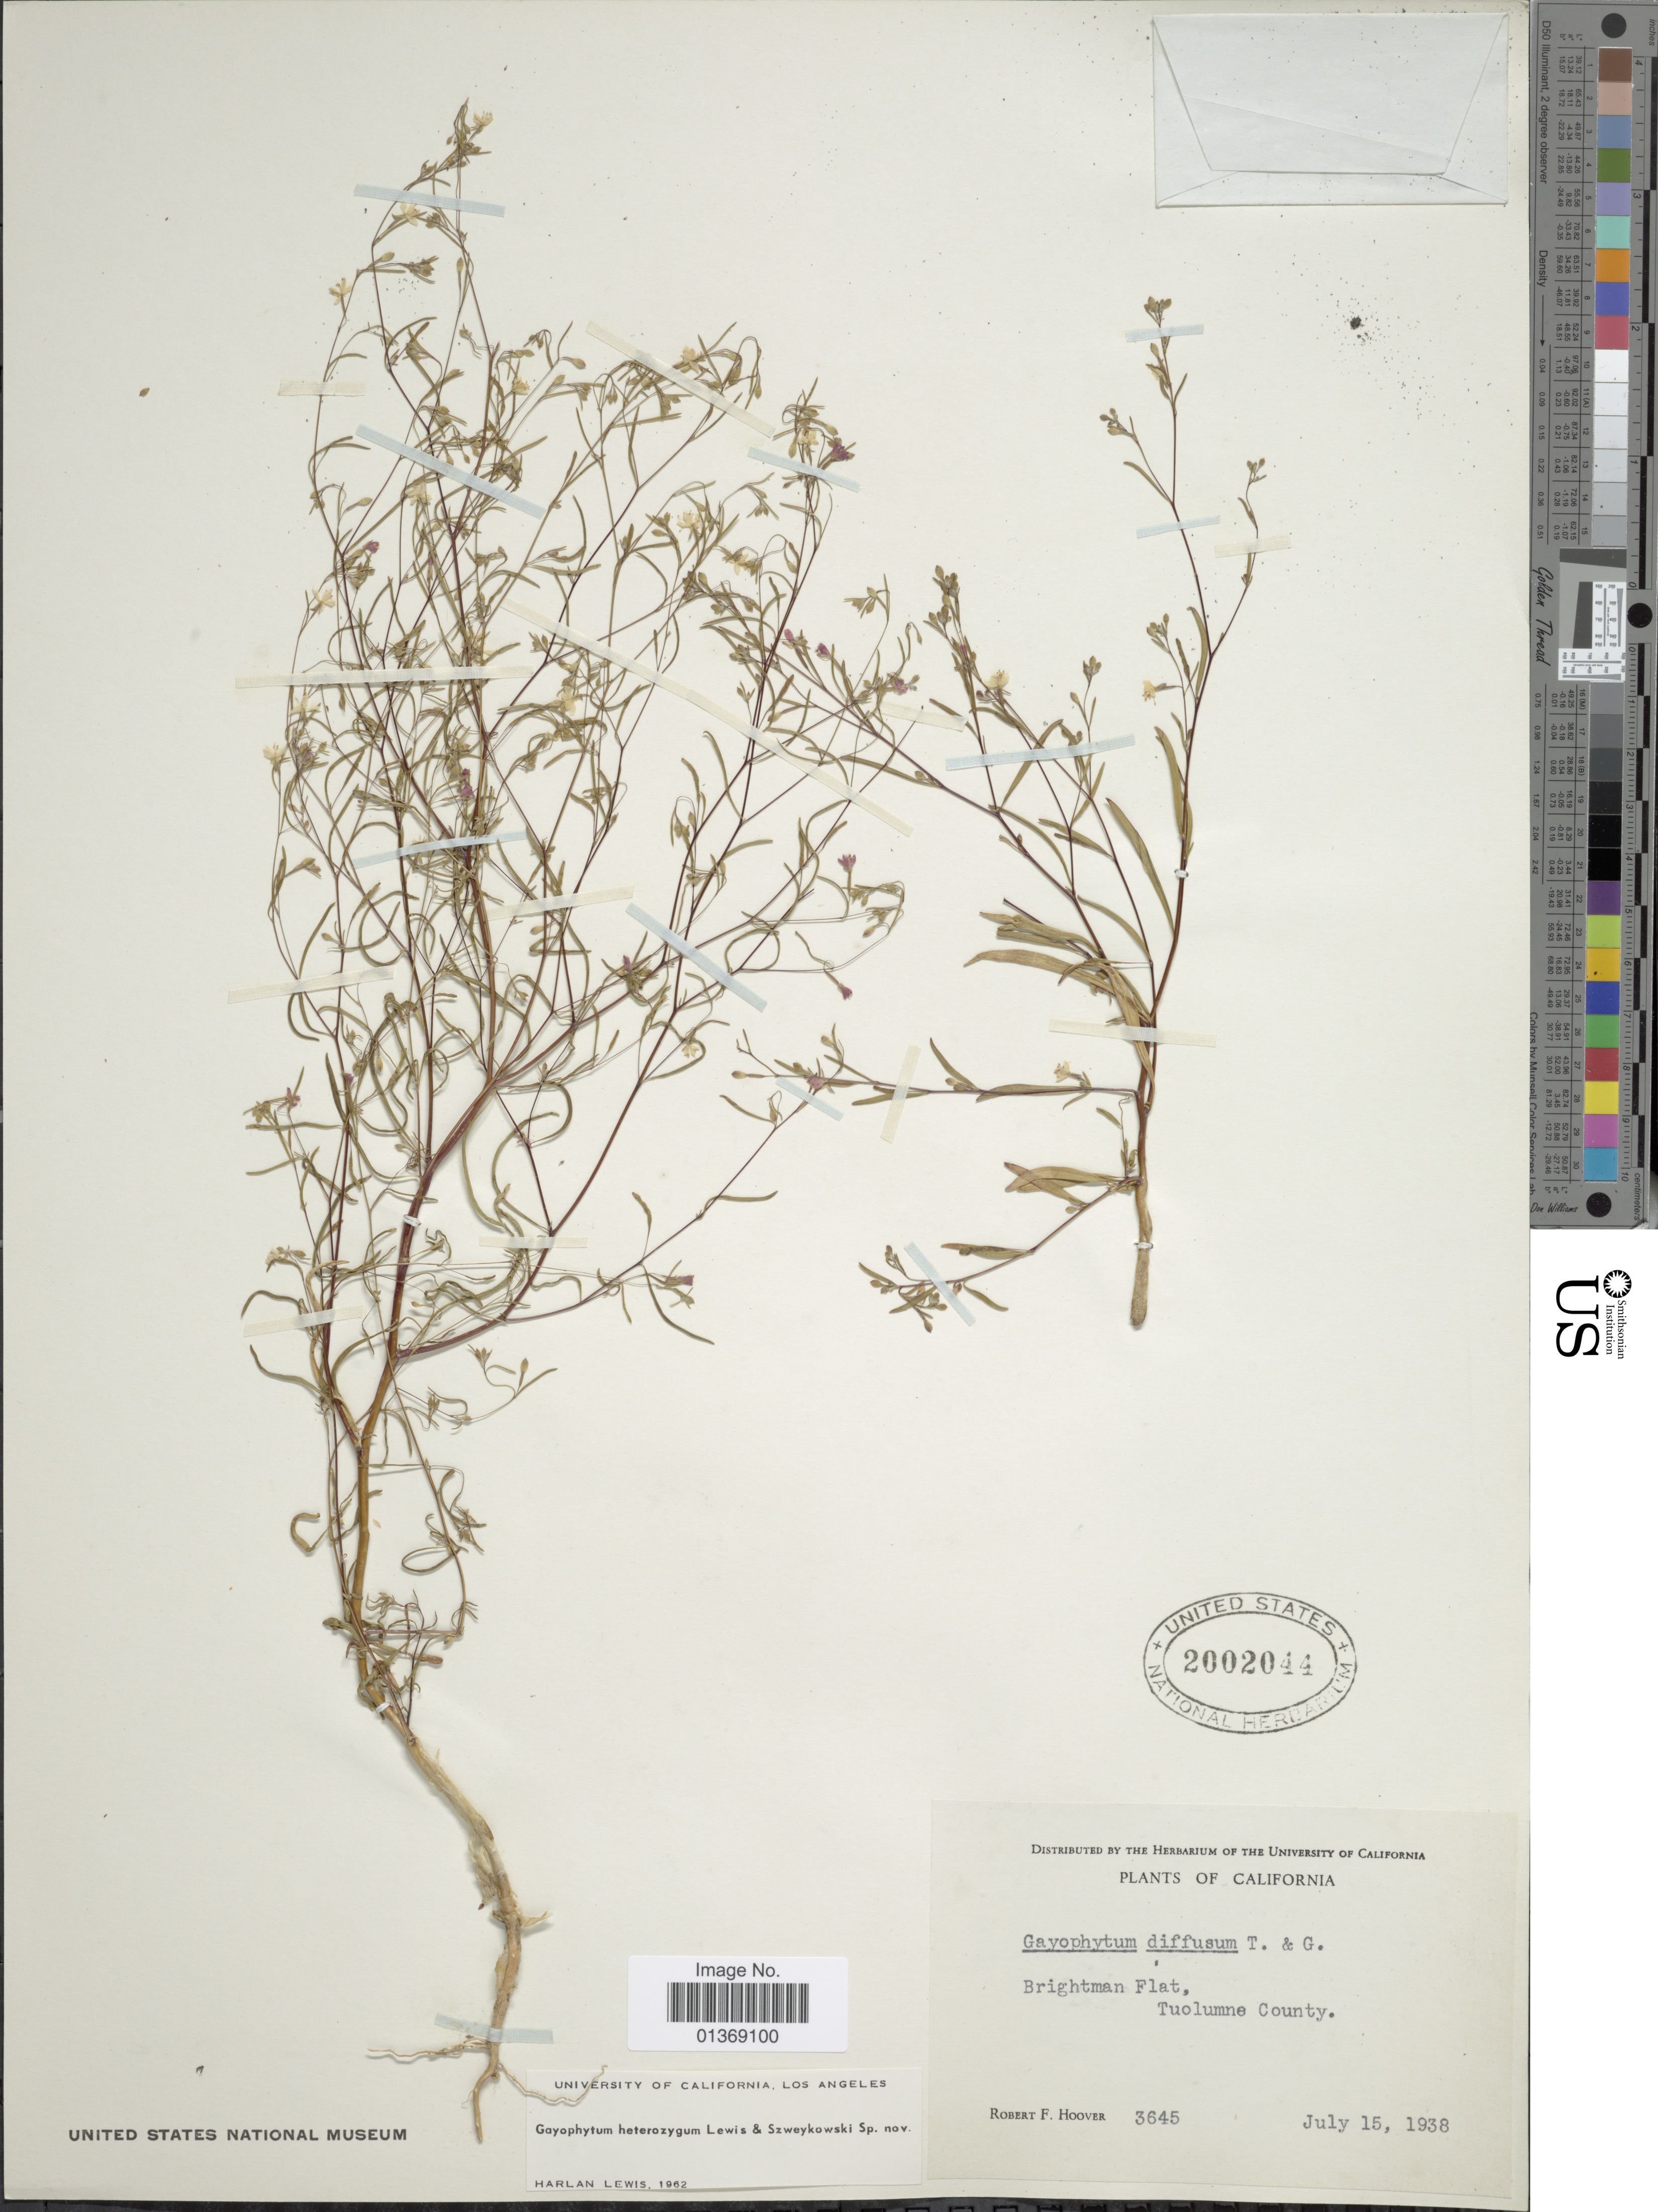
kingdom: Plantae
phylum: Tracheophyta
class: Magnoliopsida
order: Myrtales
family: Onagraceae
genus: Gayophytum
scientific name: Gayophytum heterozygum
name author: F. H. Lewis & Szweyk.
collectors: R. F. Hoover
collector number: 3645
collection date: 1938-07-15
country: United States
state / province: California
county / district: Tuolumne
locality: Brightman Flat, Tuolumne County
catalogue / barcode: US 2002044